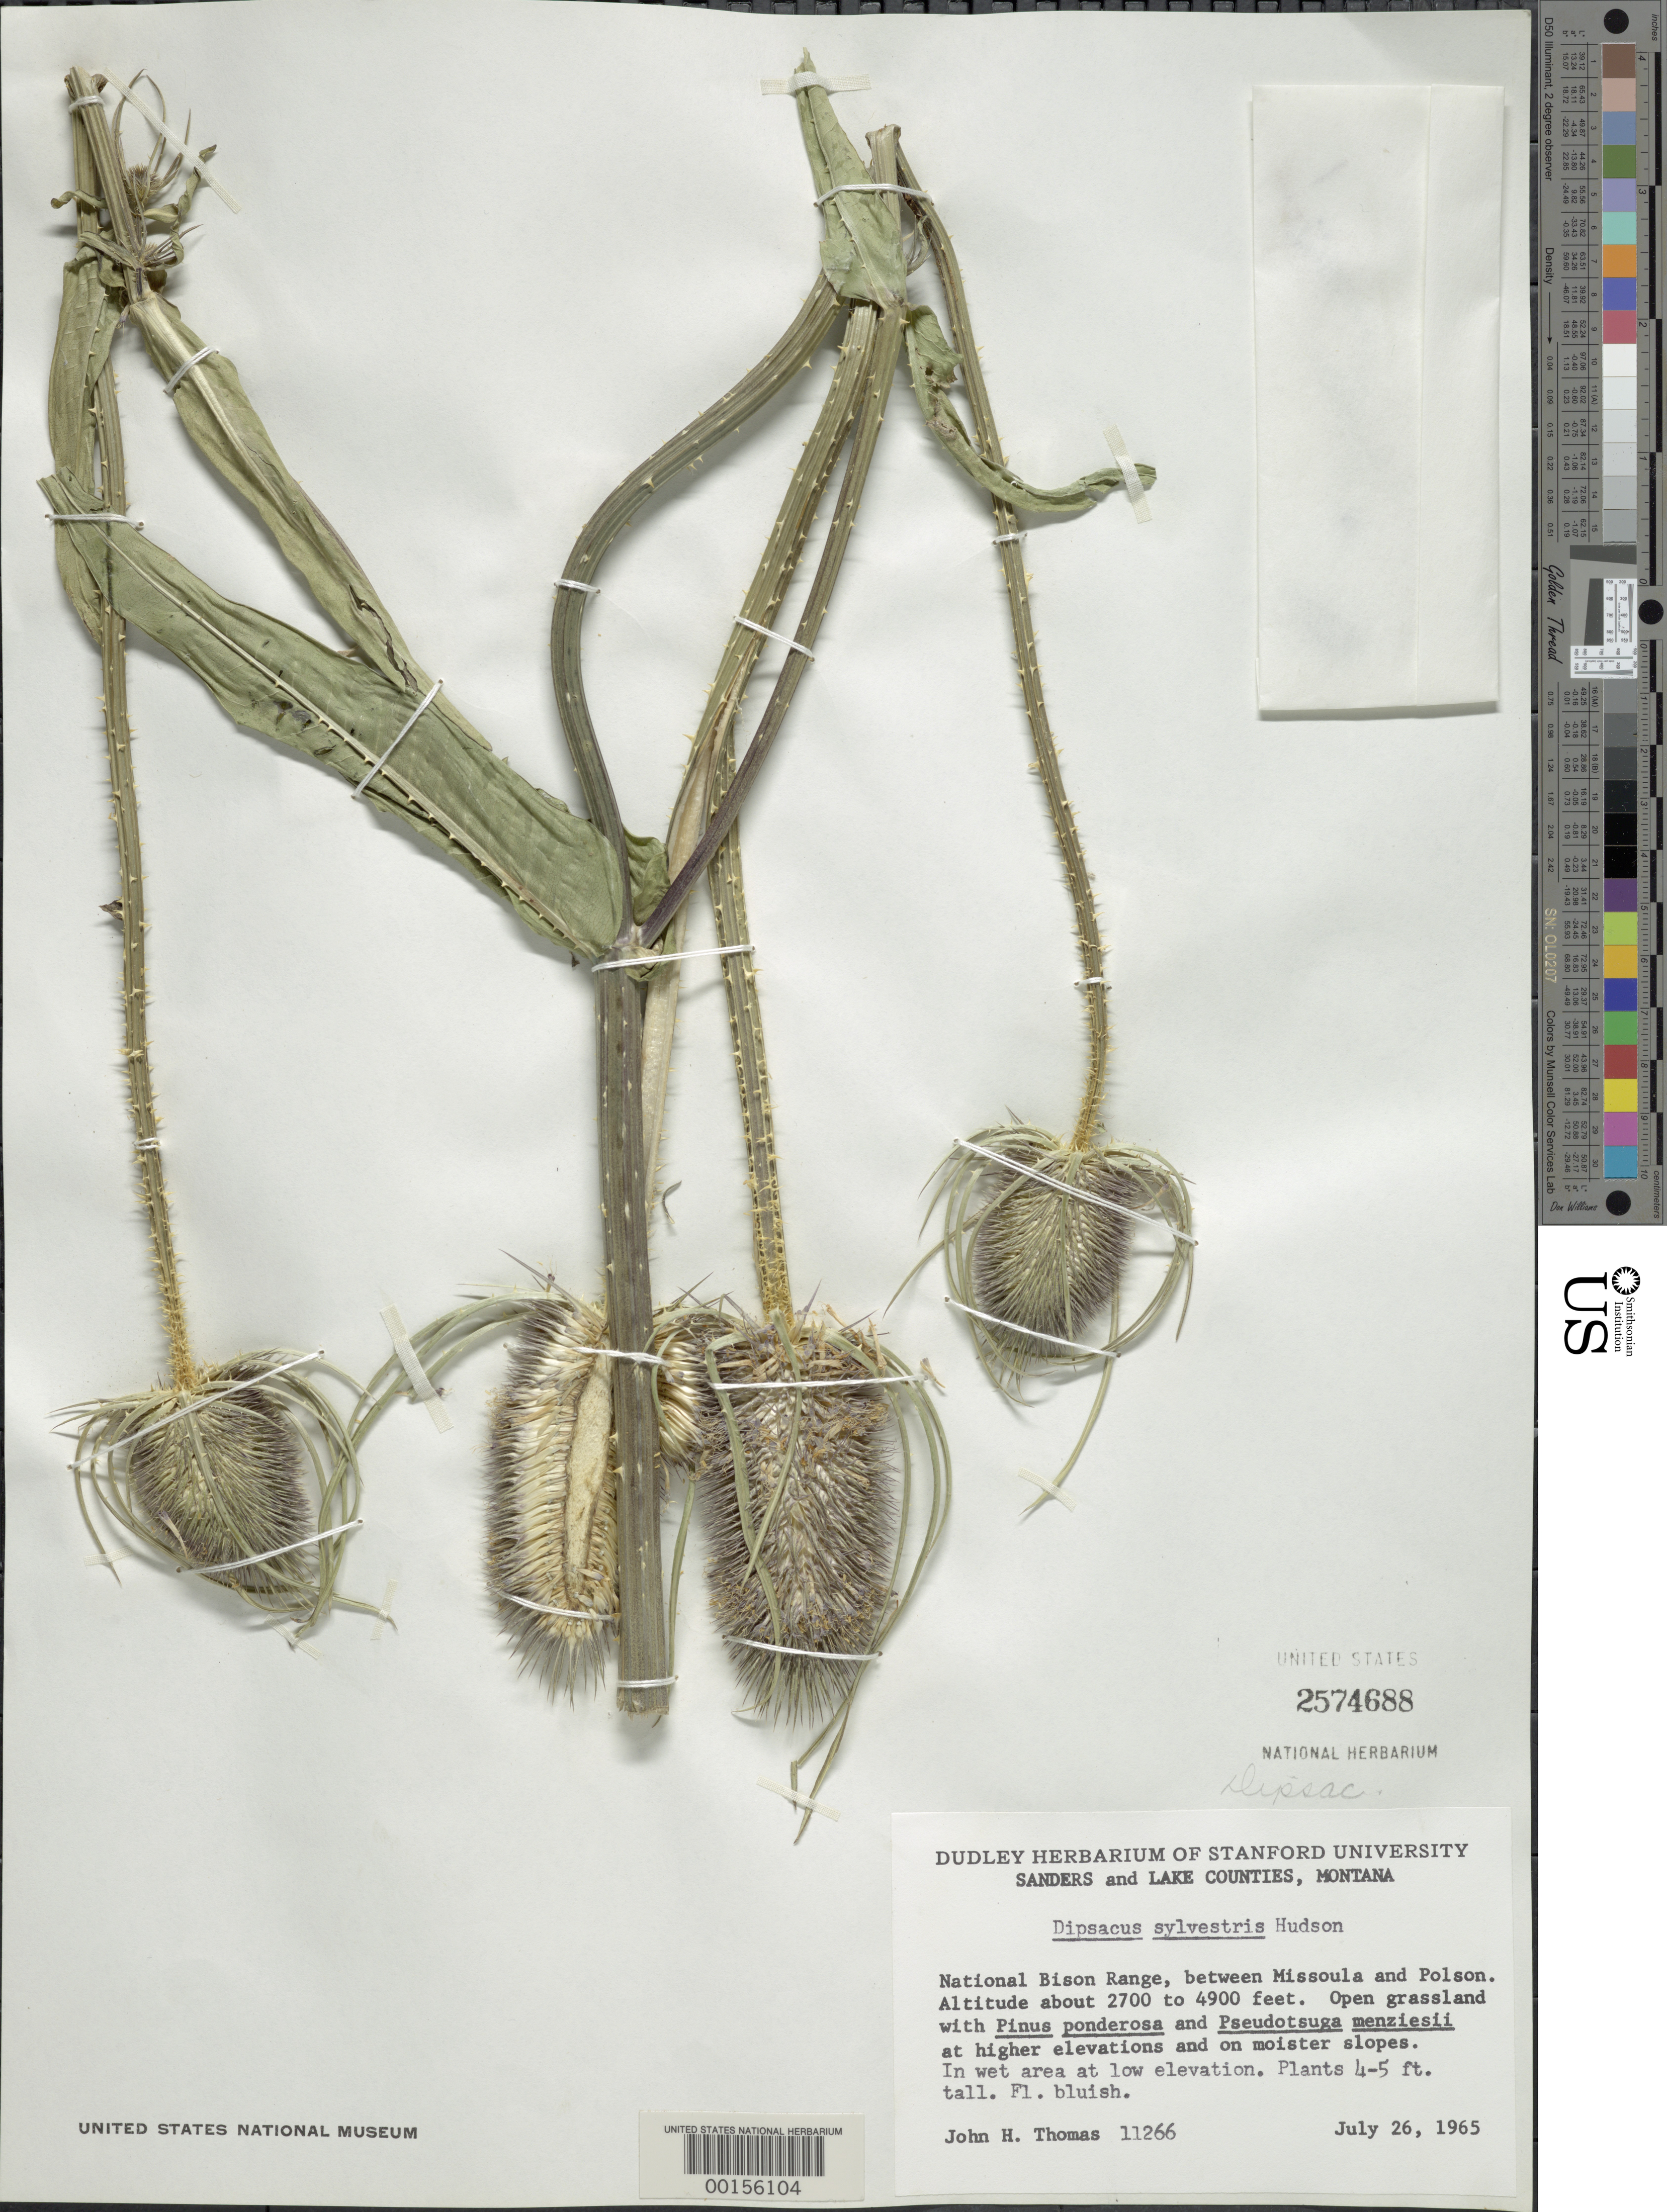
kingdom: Plantae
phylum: Tracheophyta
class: Magnoliopsida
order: Dipsacales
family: Caprifoliaceae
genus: Dipsacus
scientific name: Dipsacus sylvestris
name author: Huds.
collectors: J. H. Thomas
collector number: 11266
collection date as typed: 26 Jul 1965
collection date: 1965-07-26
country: United States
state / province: Montana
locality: National Bison /range, between Missoula and Polson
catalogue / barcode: US 2574688